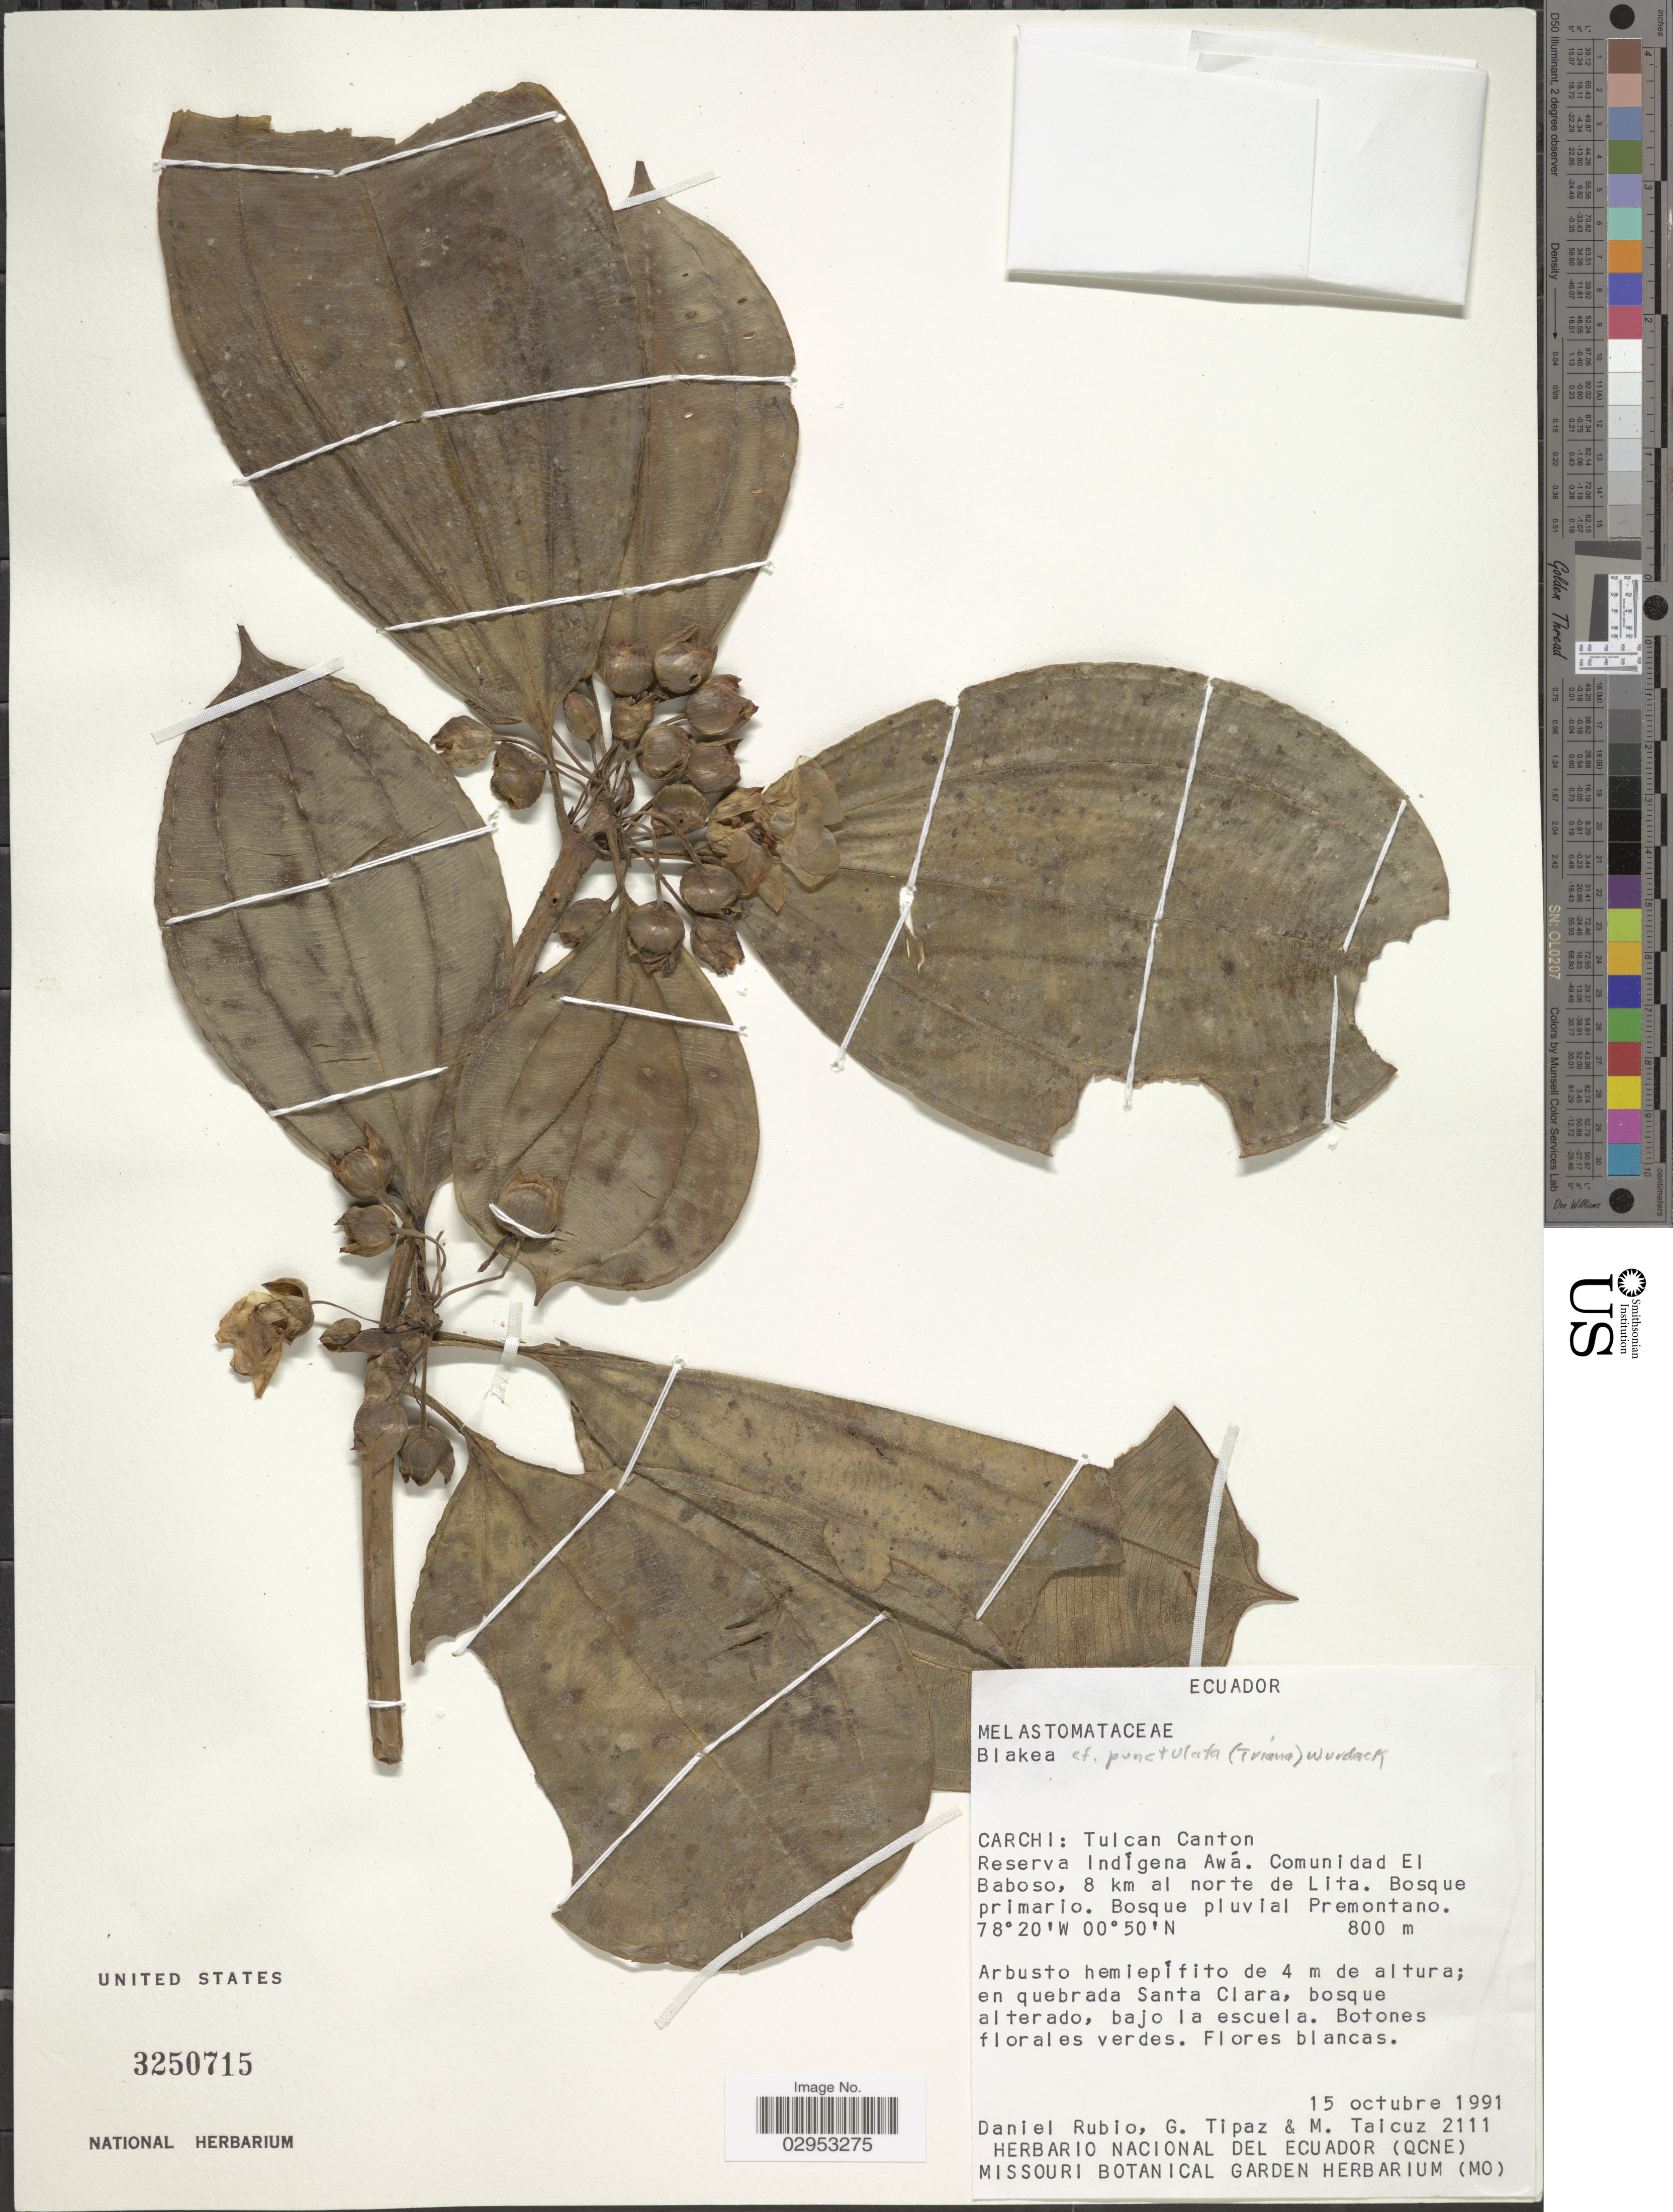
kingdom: Plantae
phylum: Tracheophyta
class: Magnoliopsida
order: Myrtales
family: Melastomataceae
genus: Blakea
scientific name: Blakea punctulata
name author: (Triana) Wurdack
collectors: D. Rubio, G. Tipaz & M. Taicuz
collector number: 2111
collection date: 1991-10-15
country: Ecuador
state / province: Carchi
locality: Tulcan Canton. Reserva Indígena Awá. Comunidad El Baboso, 8 km al norte de Lita.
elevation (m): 800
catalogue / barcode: US 3250715